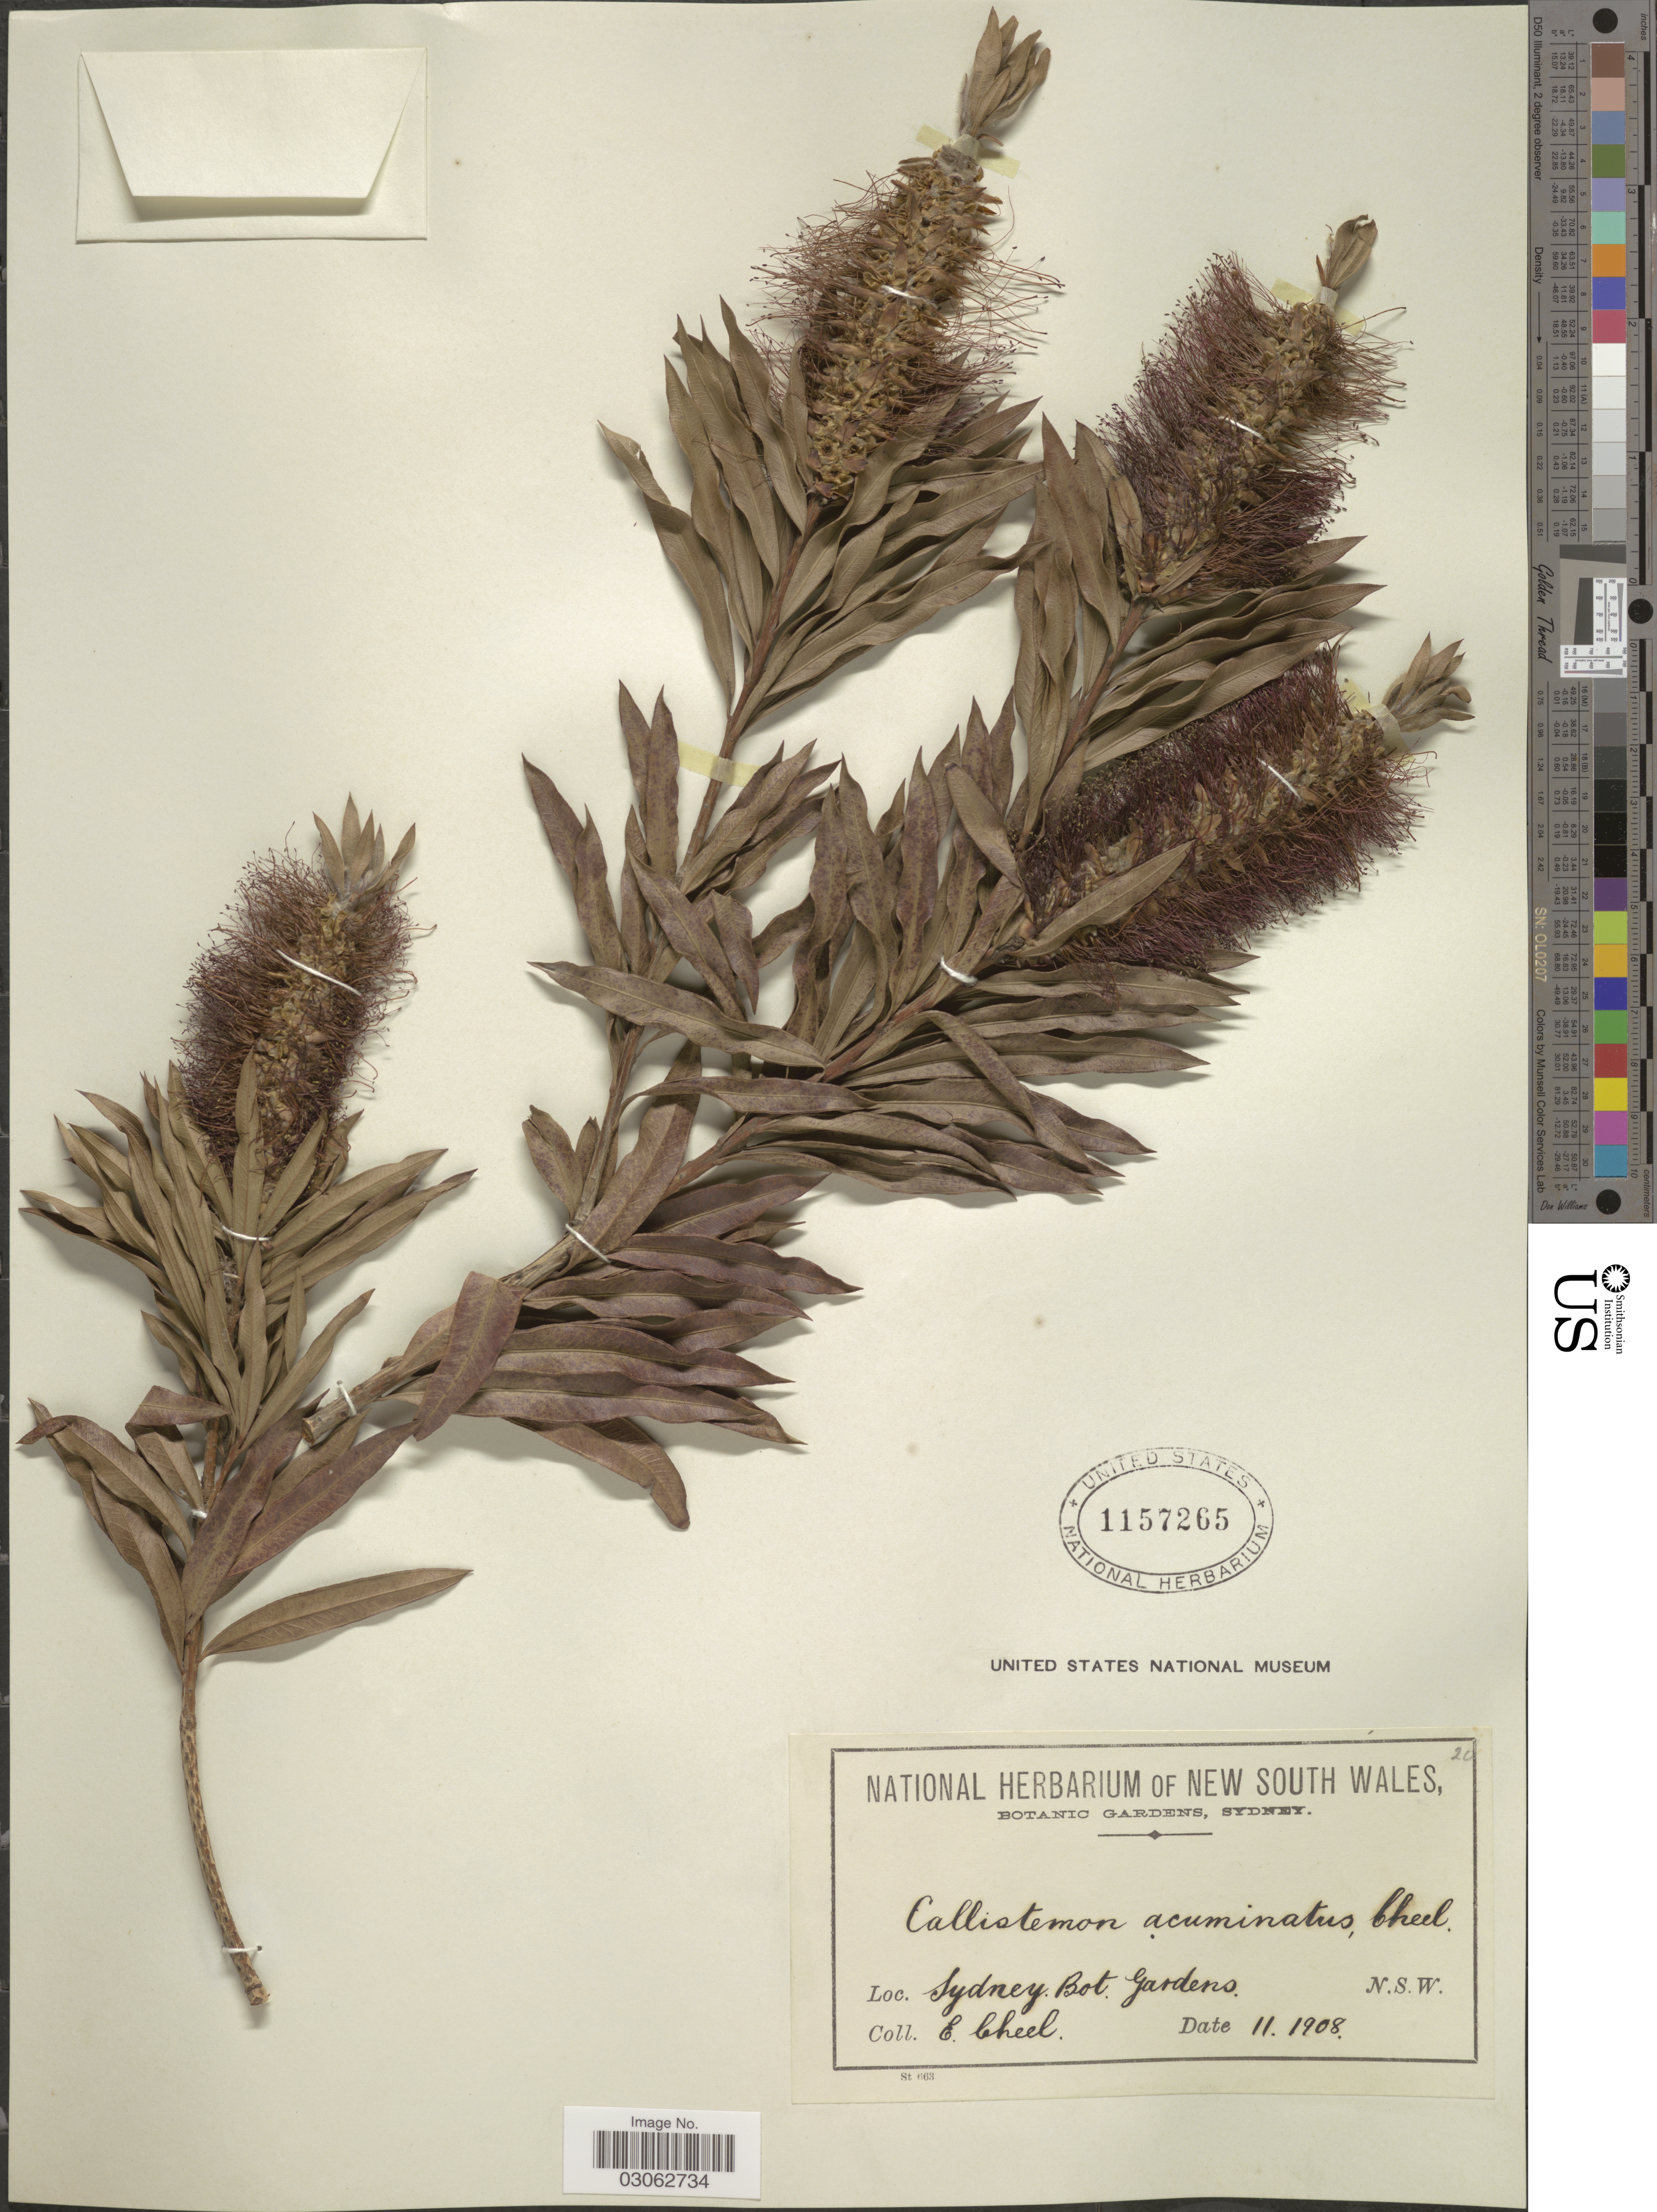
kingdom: Plantae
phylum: Tracheophyta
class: Magnoliopsida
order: Myrtales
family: Myrtaceae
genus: Callistemon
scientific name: Callistemon acuminatus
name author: Cheel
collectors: E. Cheel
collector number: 20?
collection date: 1908-11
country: Australia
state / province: New South Wales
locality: Sydney. Bot. Gardens. N.S.W.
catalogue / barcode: US 1157265